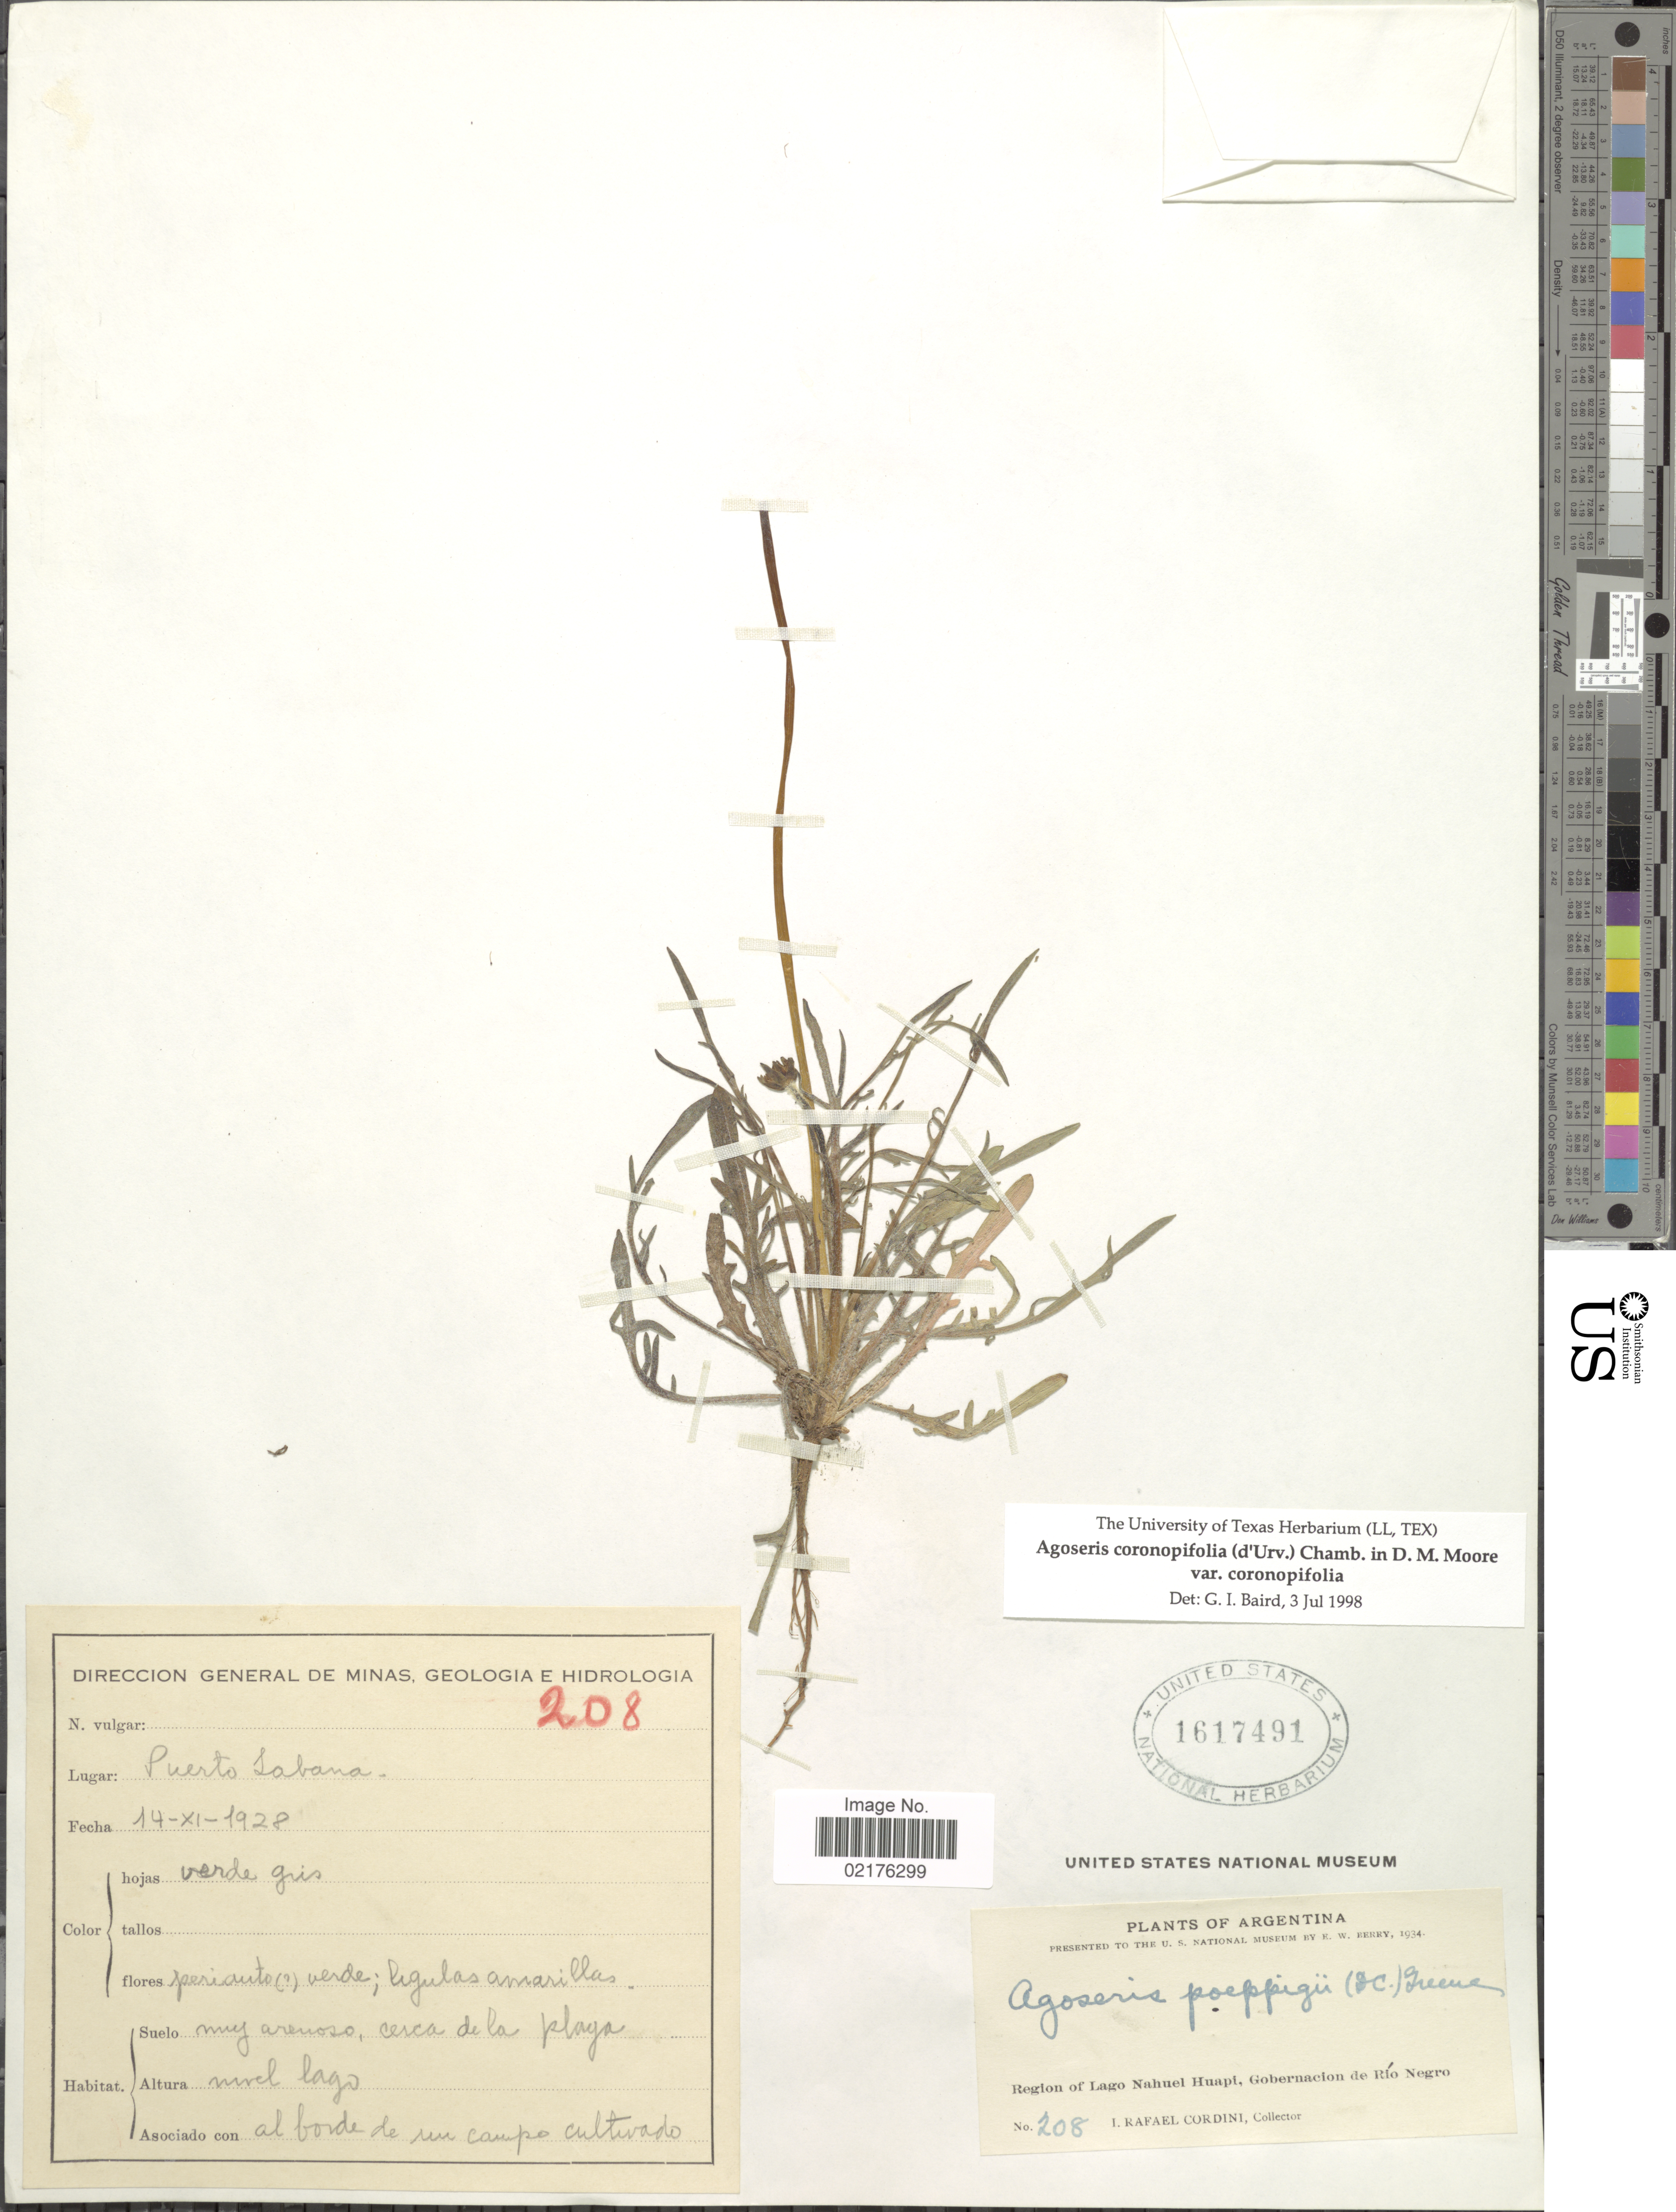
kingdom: Plantae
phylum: Tracheophyta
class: Magnoliopsida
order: Asterales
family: Asteraceae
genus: Agoseris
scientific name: Agoseris coronopifolia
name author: (d'Urv.) K.L. Chambers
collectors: I. Cordini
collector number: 208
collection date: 1928-11-14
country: Argentina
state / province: Rio Negro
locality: Region of Lago Nahuel Huapi, Gobernacion de Rio Negro, Puerto Sabana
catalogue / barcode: US 1617491